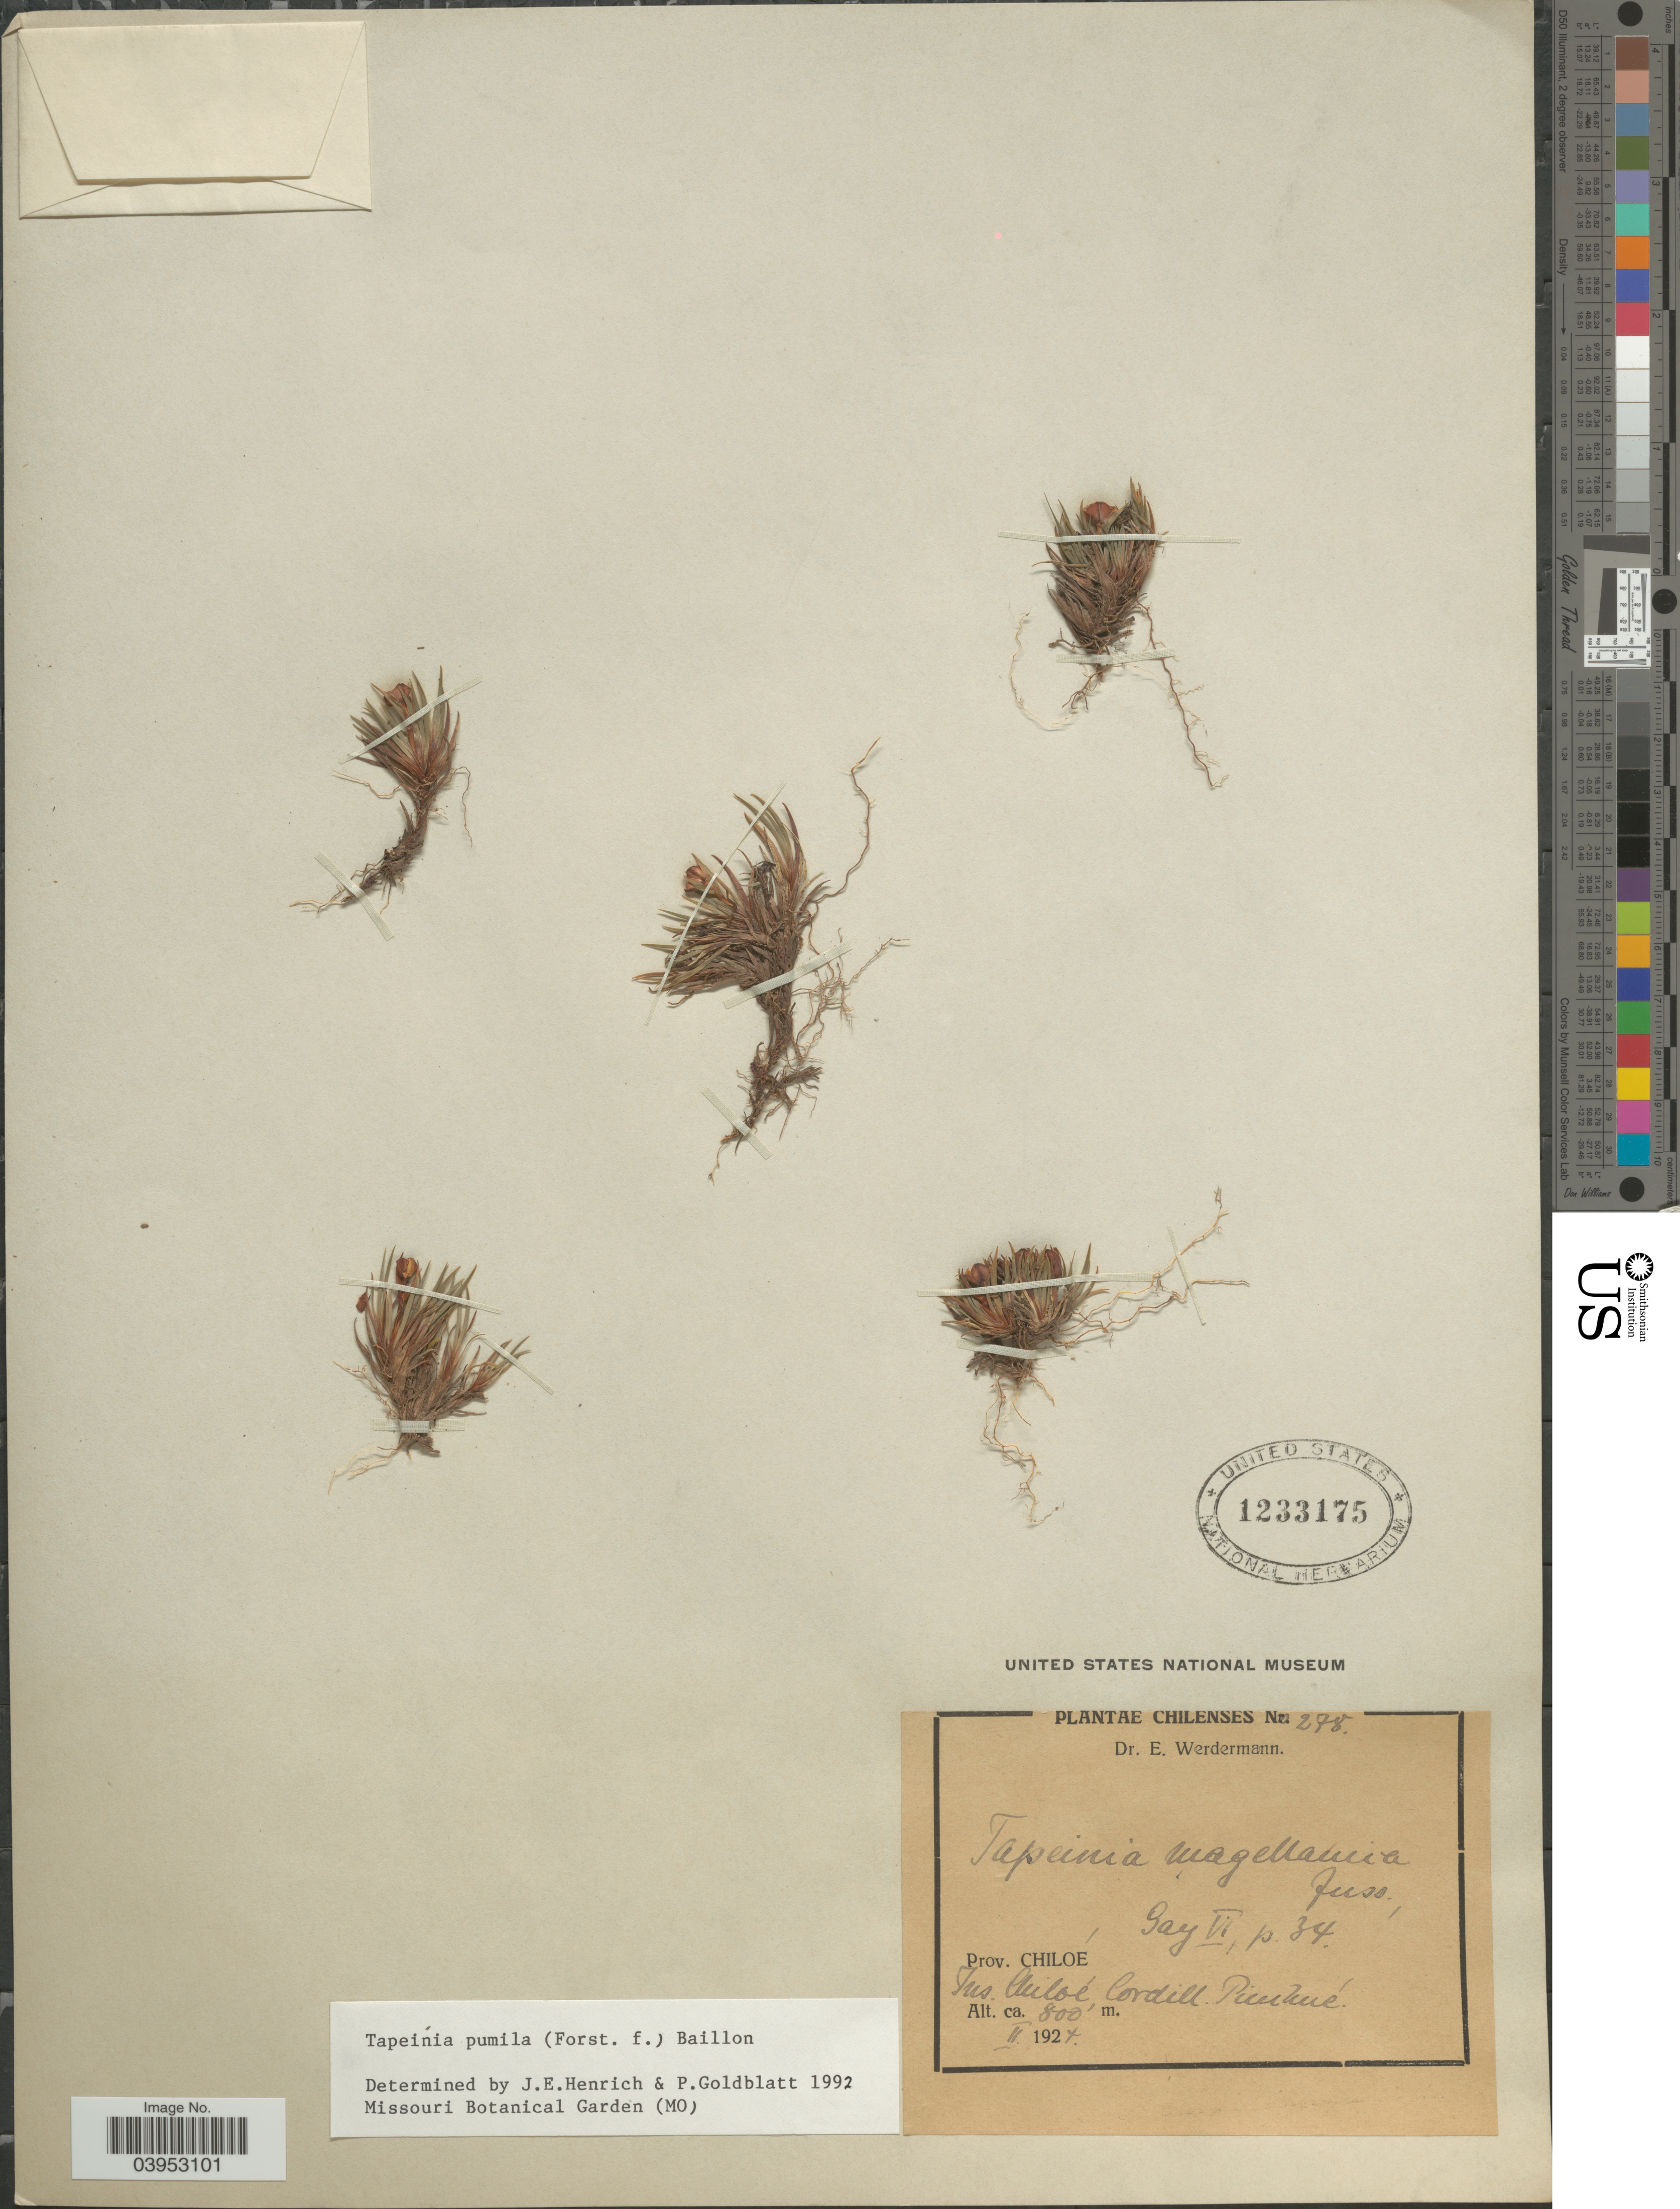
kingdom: Plantae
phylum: Tracheophyta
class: Liliopsida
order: Asparagales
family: Iridaceae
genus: Tapeinia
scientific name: Tapeinia pumila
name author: (G. Forst.) Baill.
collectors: E. Werdermann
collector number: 278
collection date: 1924-02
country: Chile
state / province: Arica y Parinacota (XV)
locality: Prov. Chiloé. Ins. Chiloé, Cordill. Picuhué.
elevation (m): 244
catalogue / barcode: US 1233175